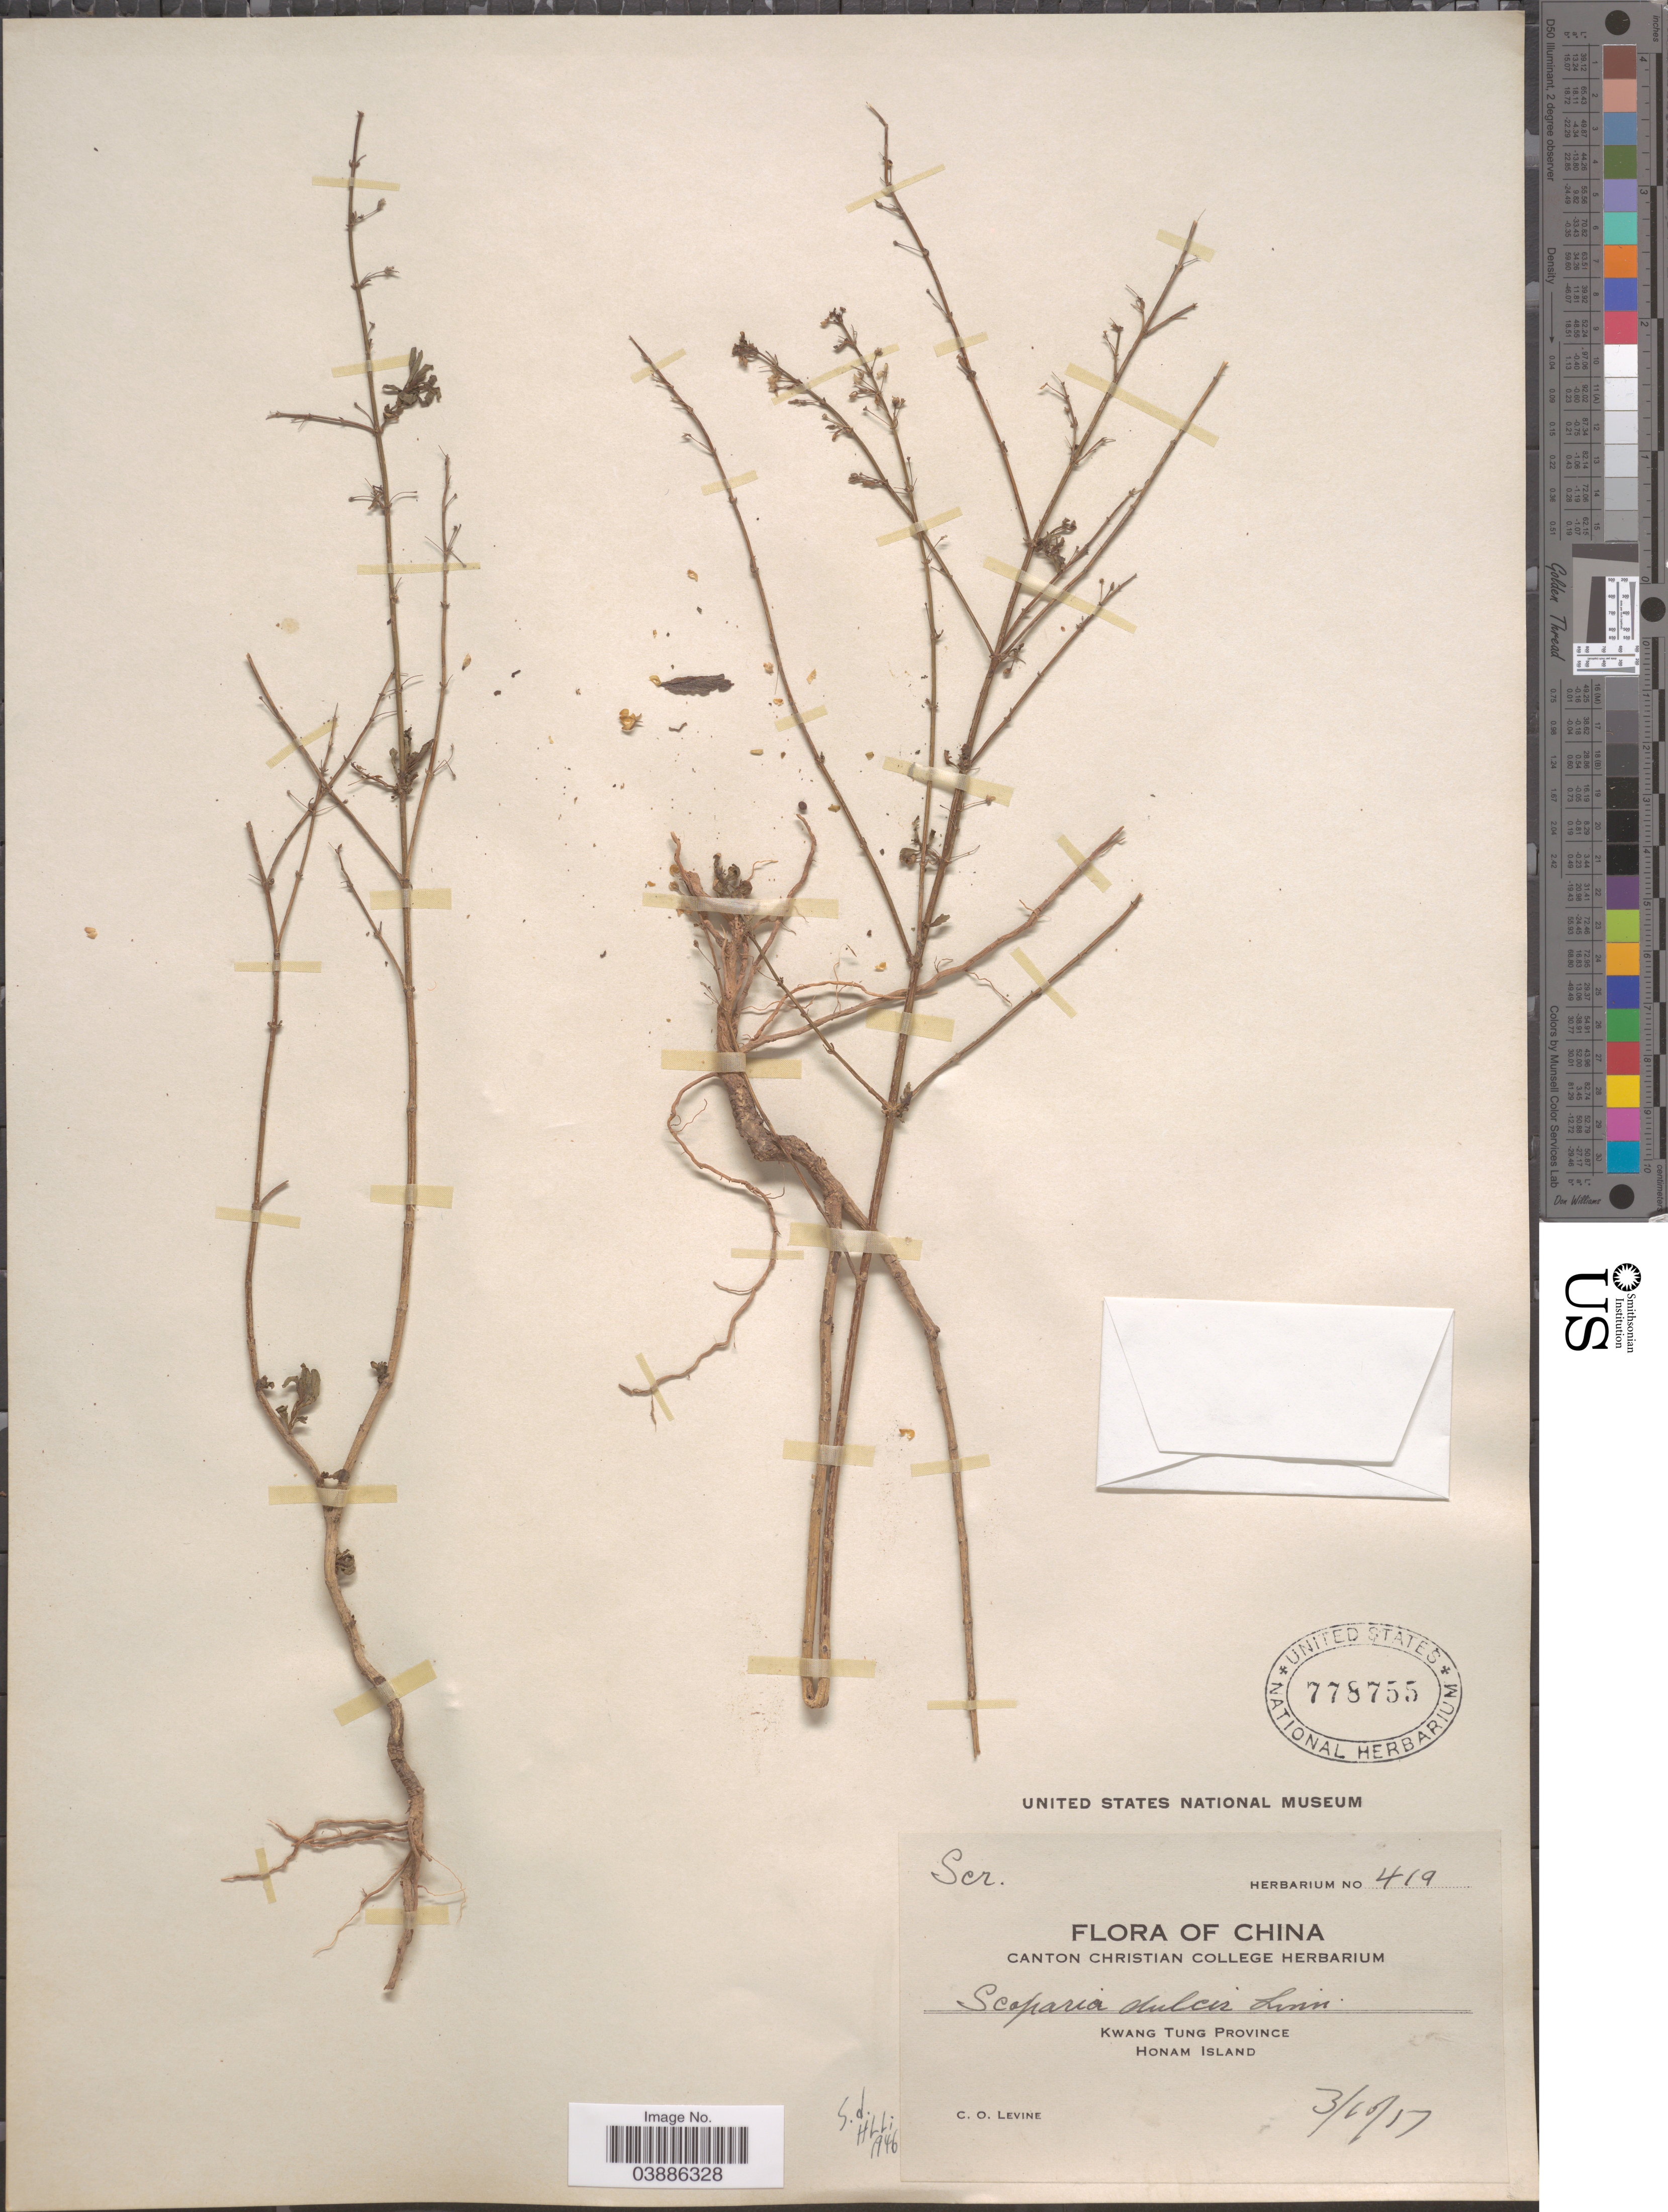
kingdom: Plantae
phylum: Tracheophyta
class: Magnoliopsida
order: Lamiales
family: Plantaginaceae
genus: Scoparia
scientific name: Scoparia dulcis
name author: L.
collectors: C. O. Levine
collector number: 419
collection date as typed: Transcribed d/m/y: 3/10/17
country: China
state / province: Guangdong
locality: Kwang Tung Province. Honam Island.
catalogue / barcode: US 778755